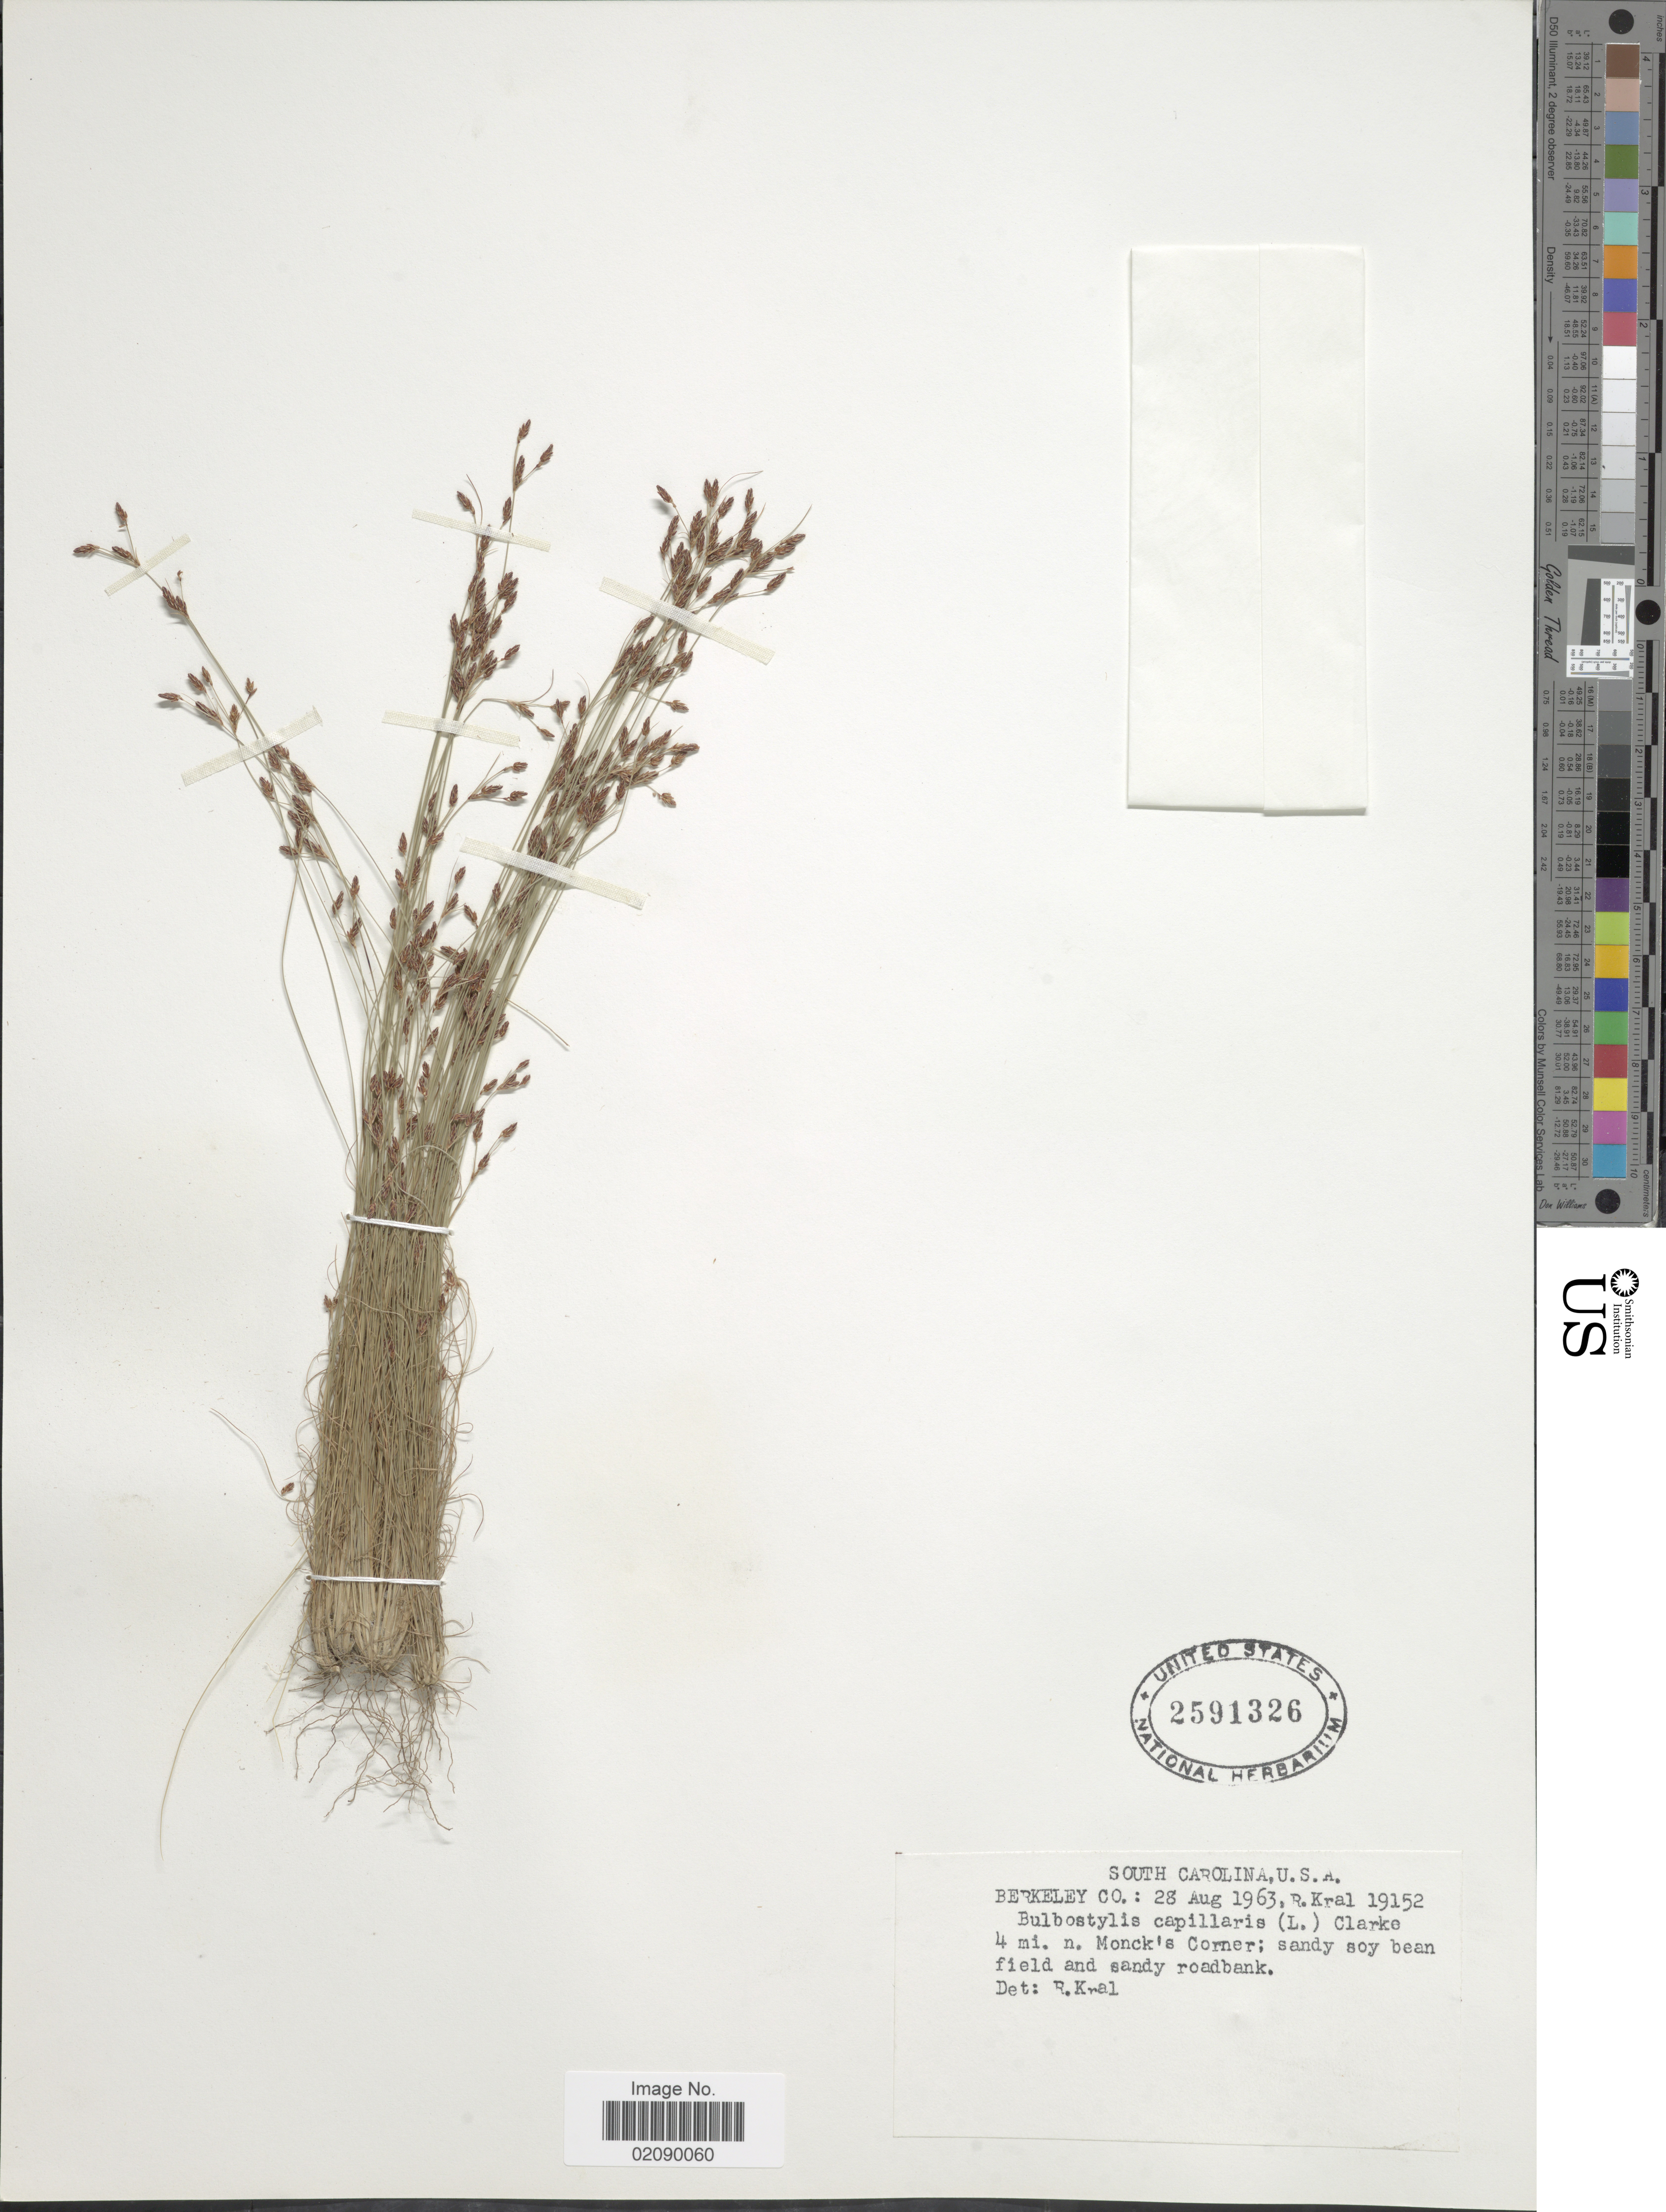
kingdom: Plantae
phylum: Tracheophyta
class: Liliopsida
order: Poales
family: Cyperaceae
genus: Bulbostylis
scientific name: Bulbostylis capillaris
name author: (L.) Kunth ex C.B. Clarke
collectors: R. Kral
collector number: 19152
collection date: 1963-08-28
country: United States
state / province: South Carolina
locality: Berkeley Co, 4 mi n Monck's Corner; sandy soy bean field and sandy roadbank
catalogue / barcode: US 2591326